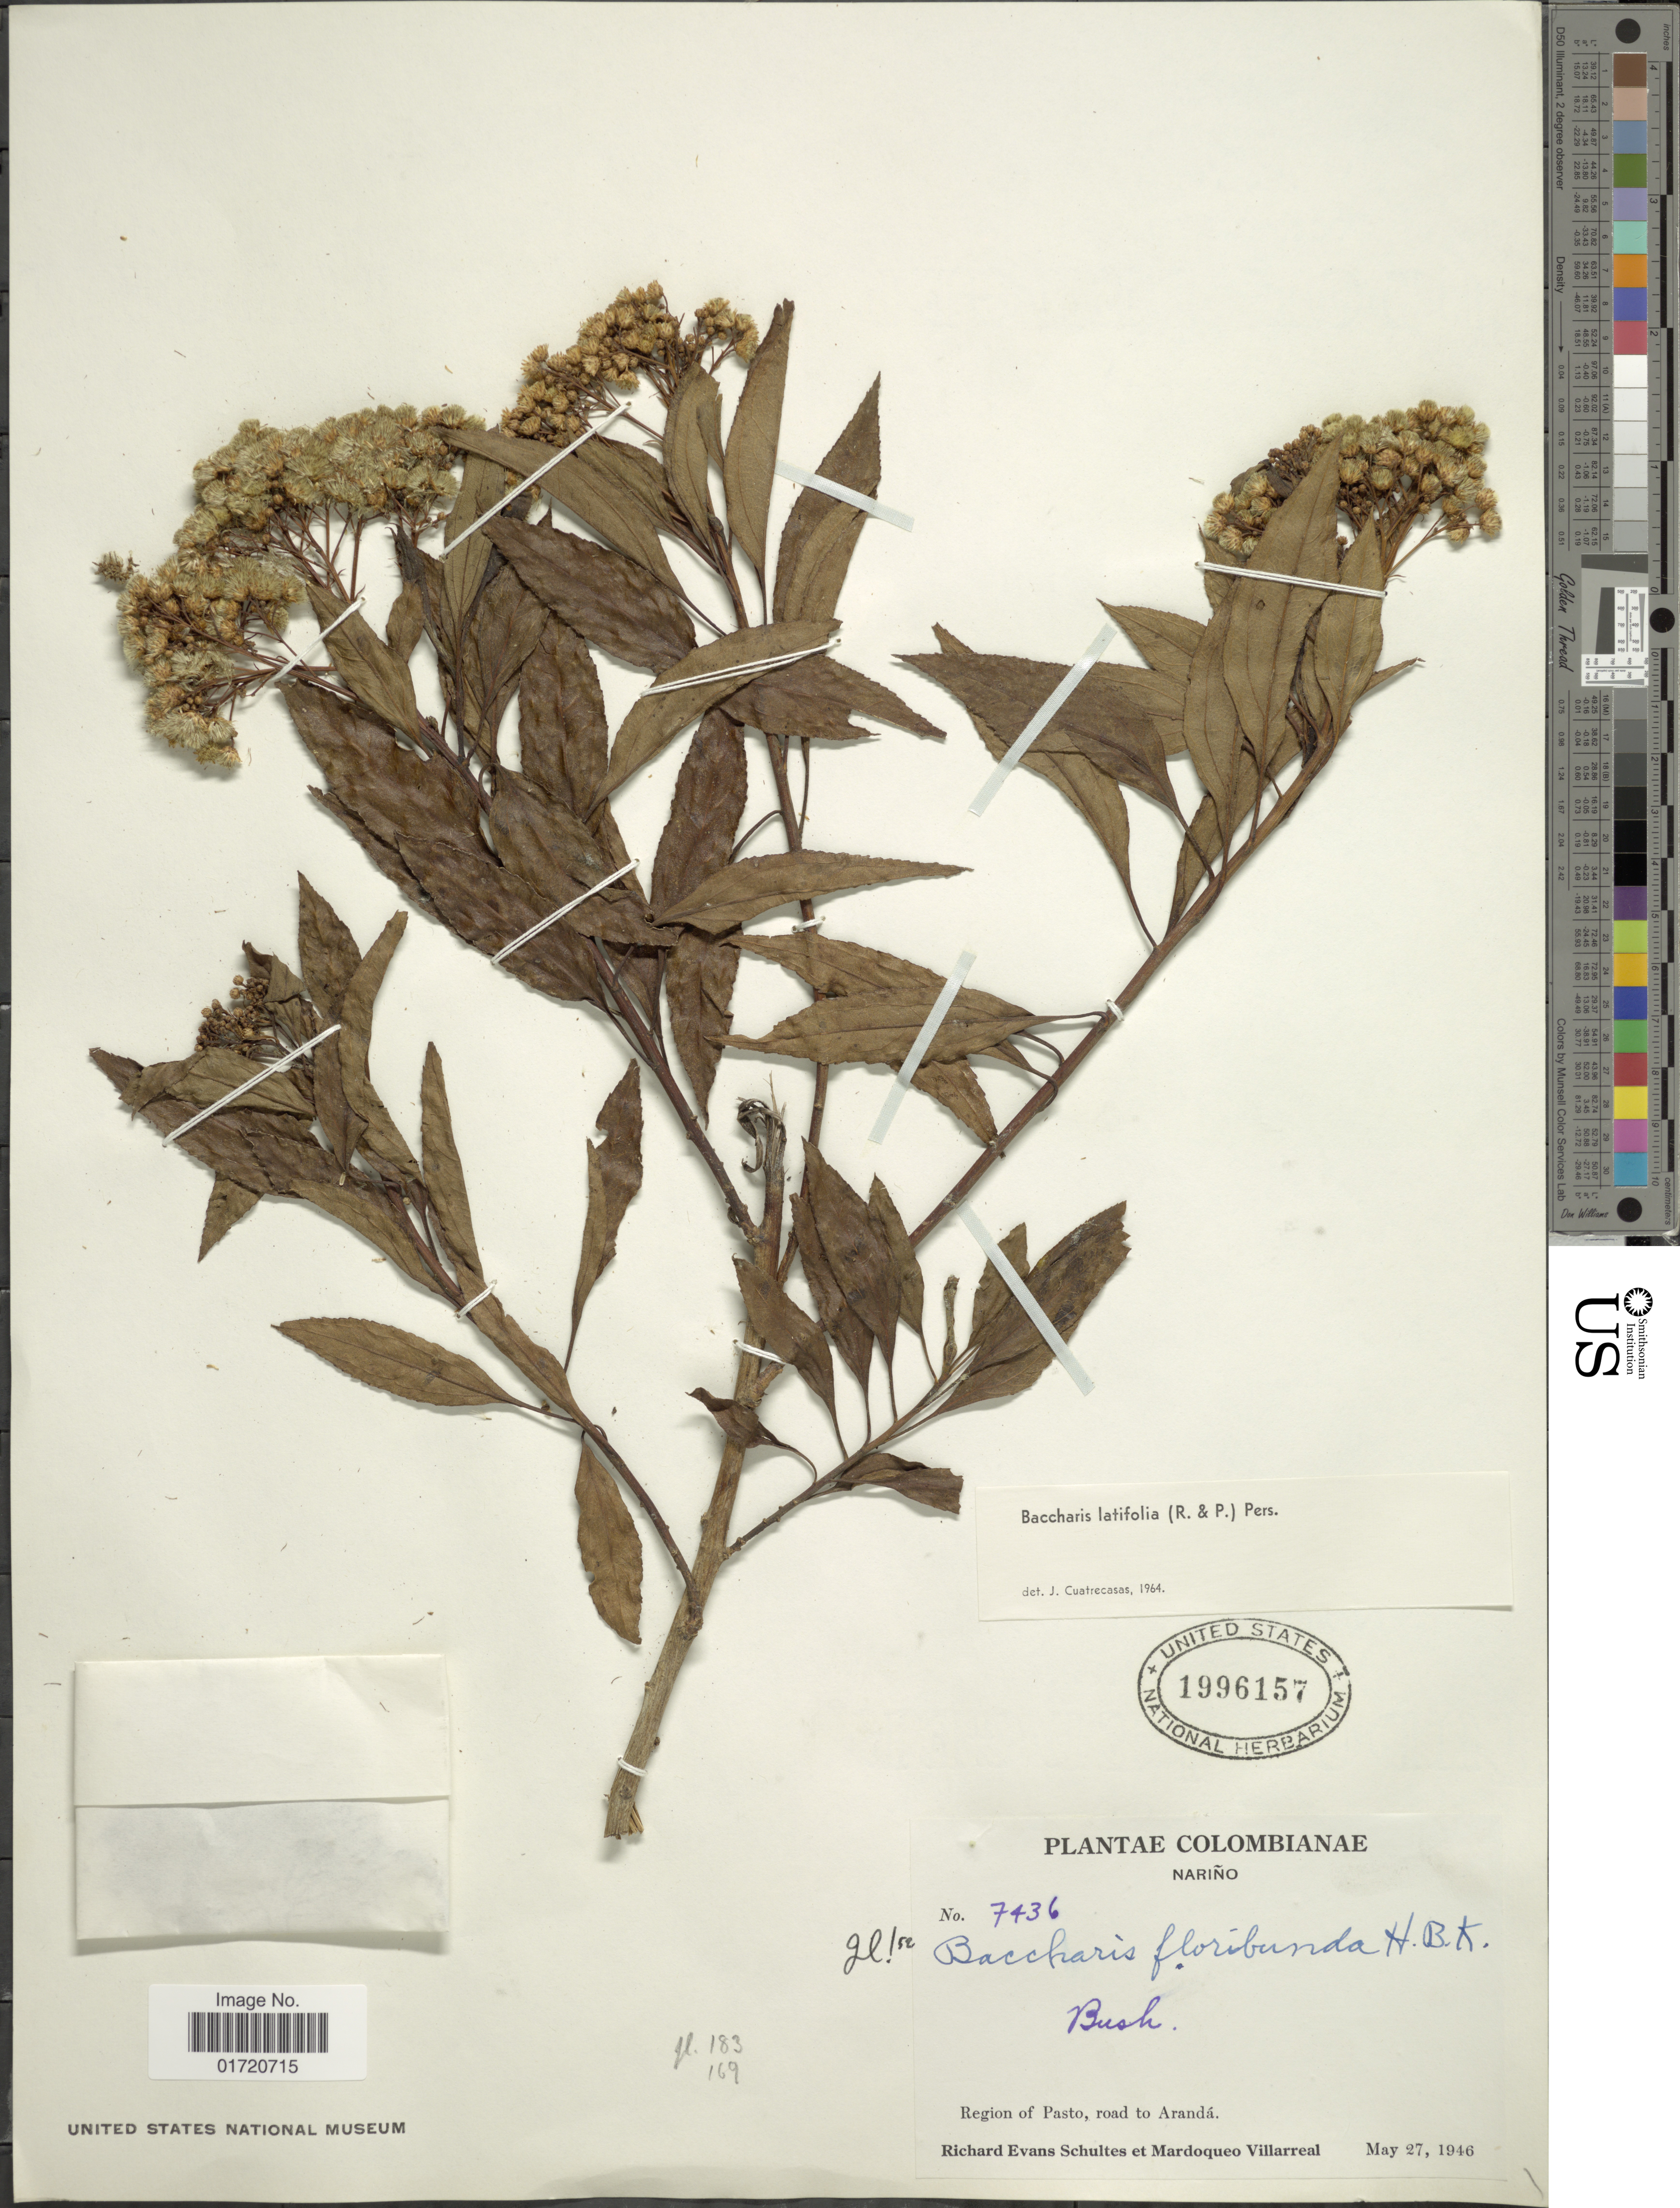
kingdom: Plantae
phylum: Tracheophyta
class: Magnoliopsida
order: Asterales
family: Asteraceae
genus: Baccharis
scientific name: Baccharis latifolia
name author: (Ruiz & Pav.) Pers.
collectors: R. E. Schultes & M. Villarreal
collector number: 7436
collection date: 1946-05-27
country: Colombia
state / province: Nariño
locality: Region of Pasto, road to Aranda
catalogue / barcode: US 1996157